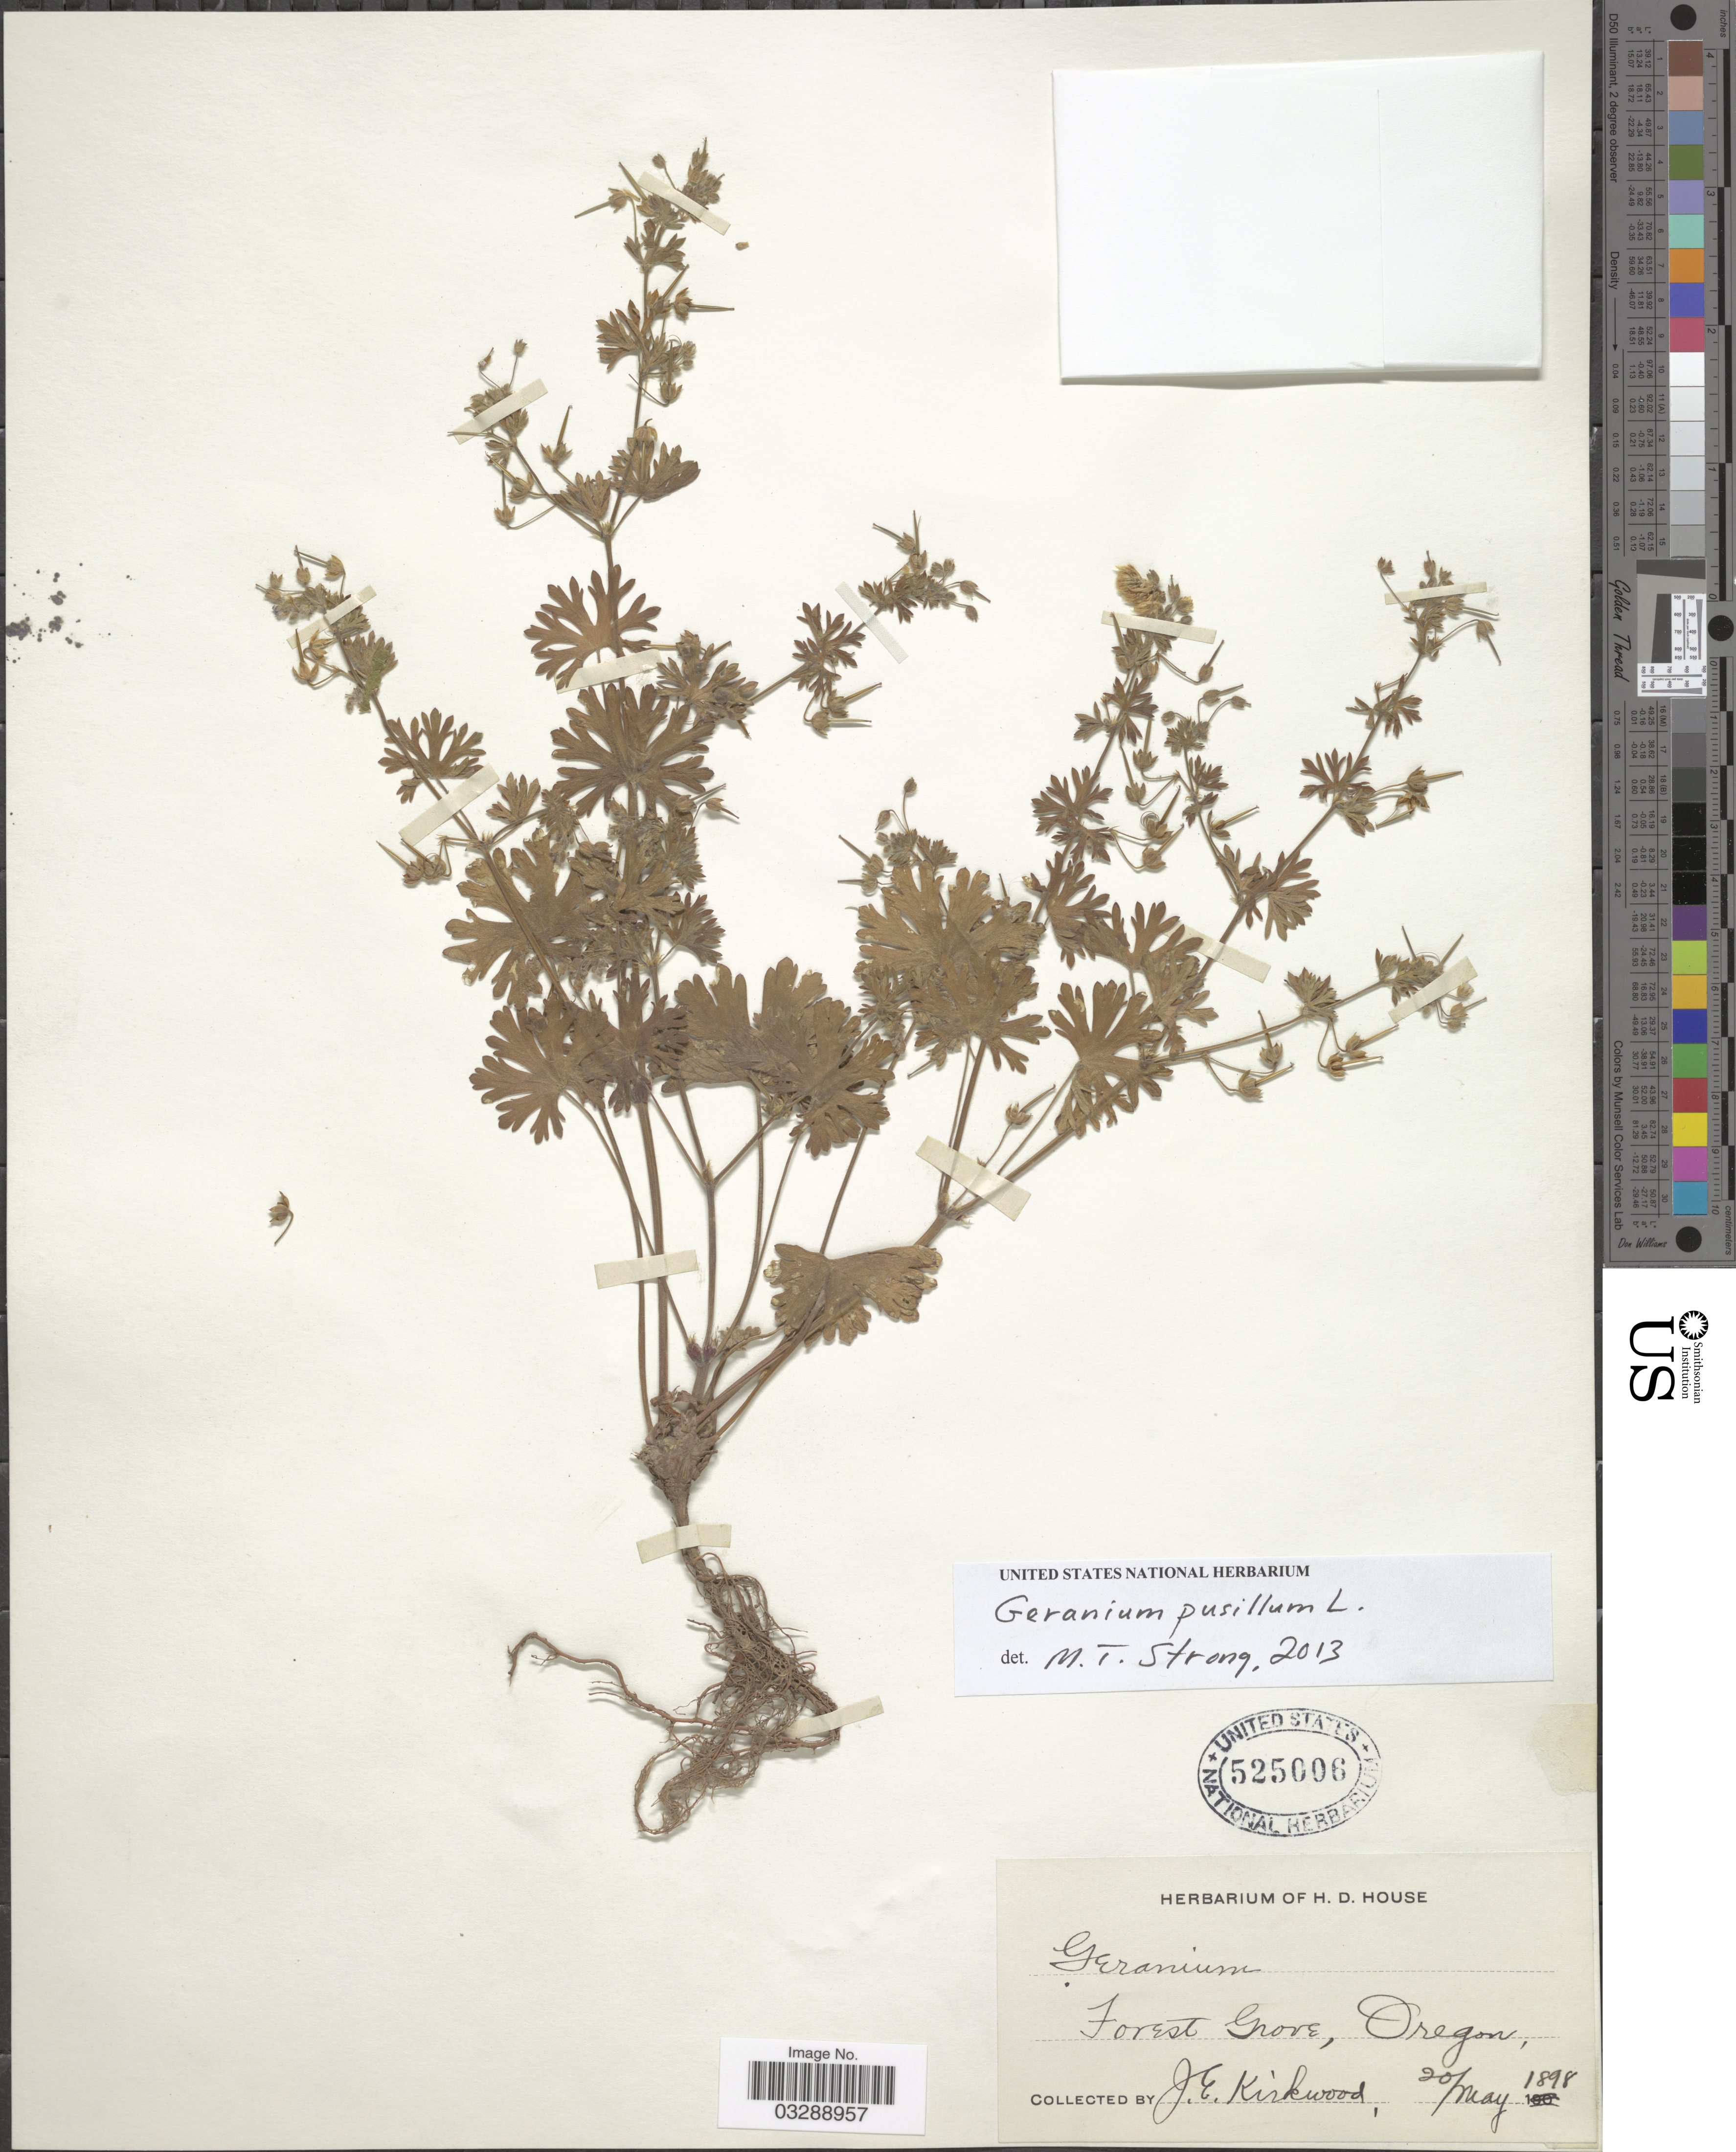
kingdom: Plantae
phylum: Tracheophyta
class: Magnoliopsida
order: Geraniales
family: Geraniaceae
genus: Geranium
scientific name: Geranium pusillum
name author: L.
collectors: J. Kirkwood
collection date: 1898-05-20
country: United States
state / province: Oregon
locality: Forest Grove.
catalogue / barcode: US 525006